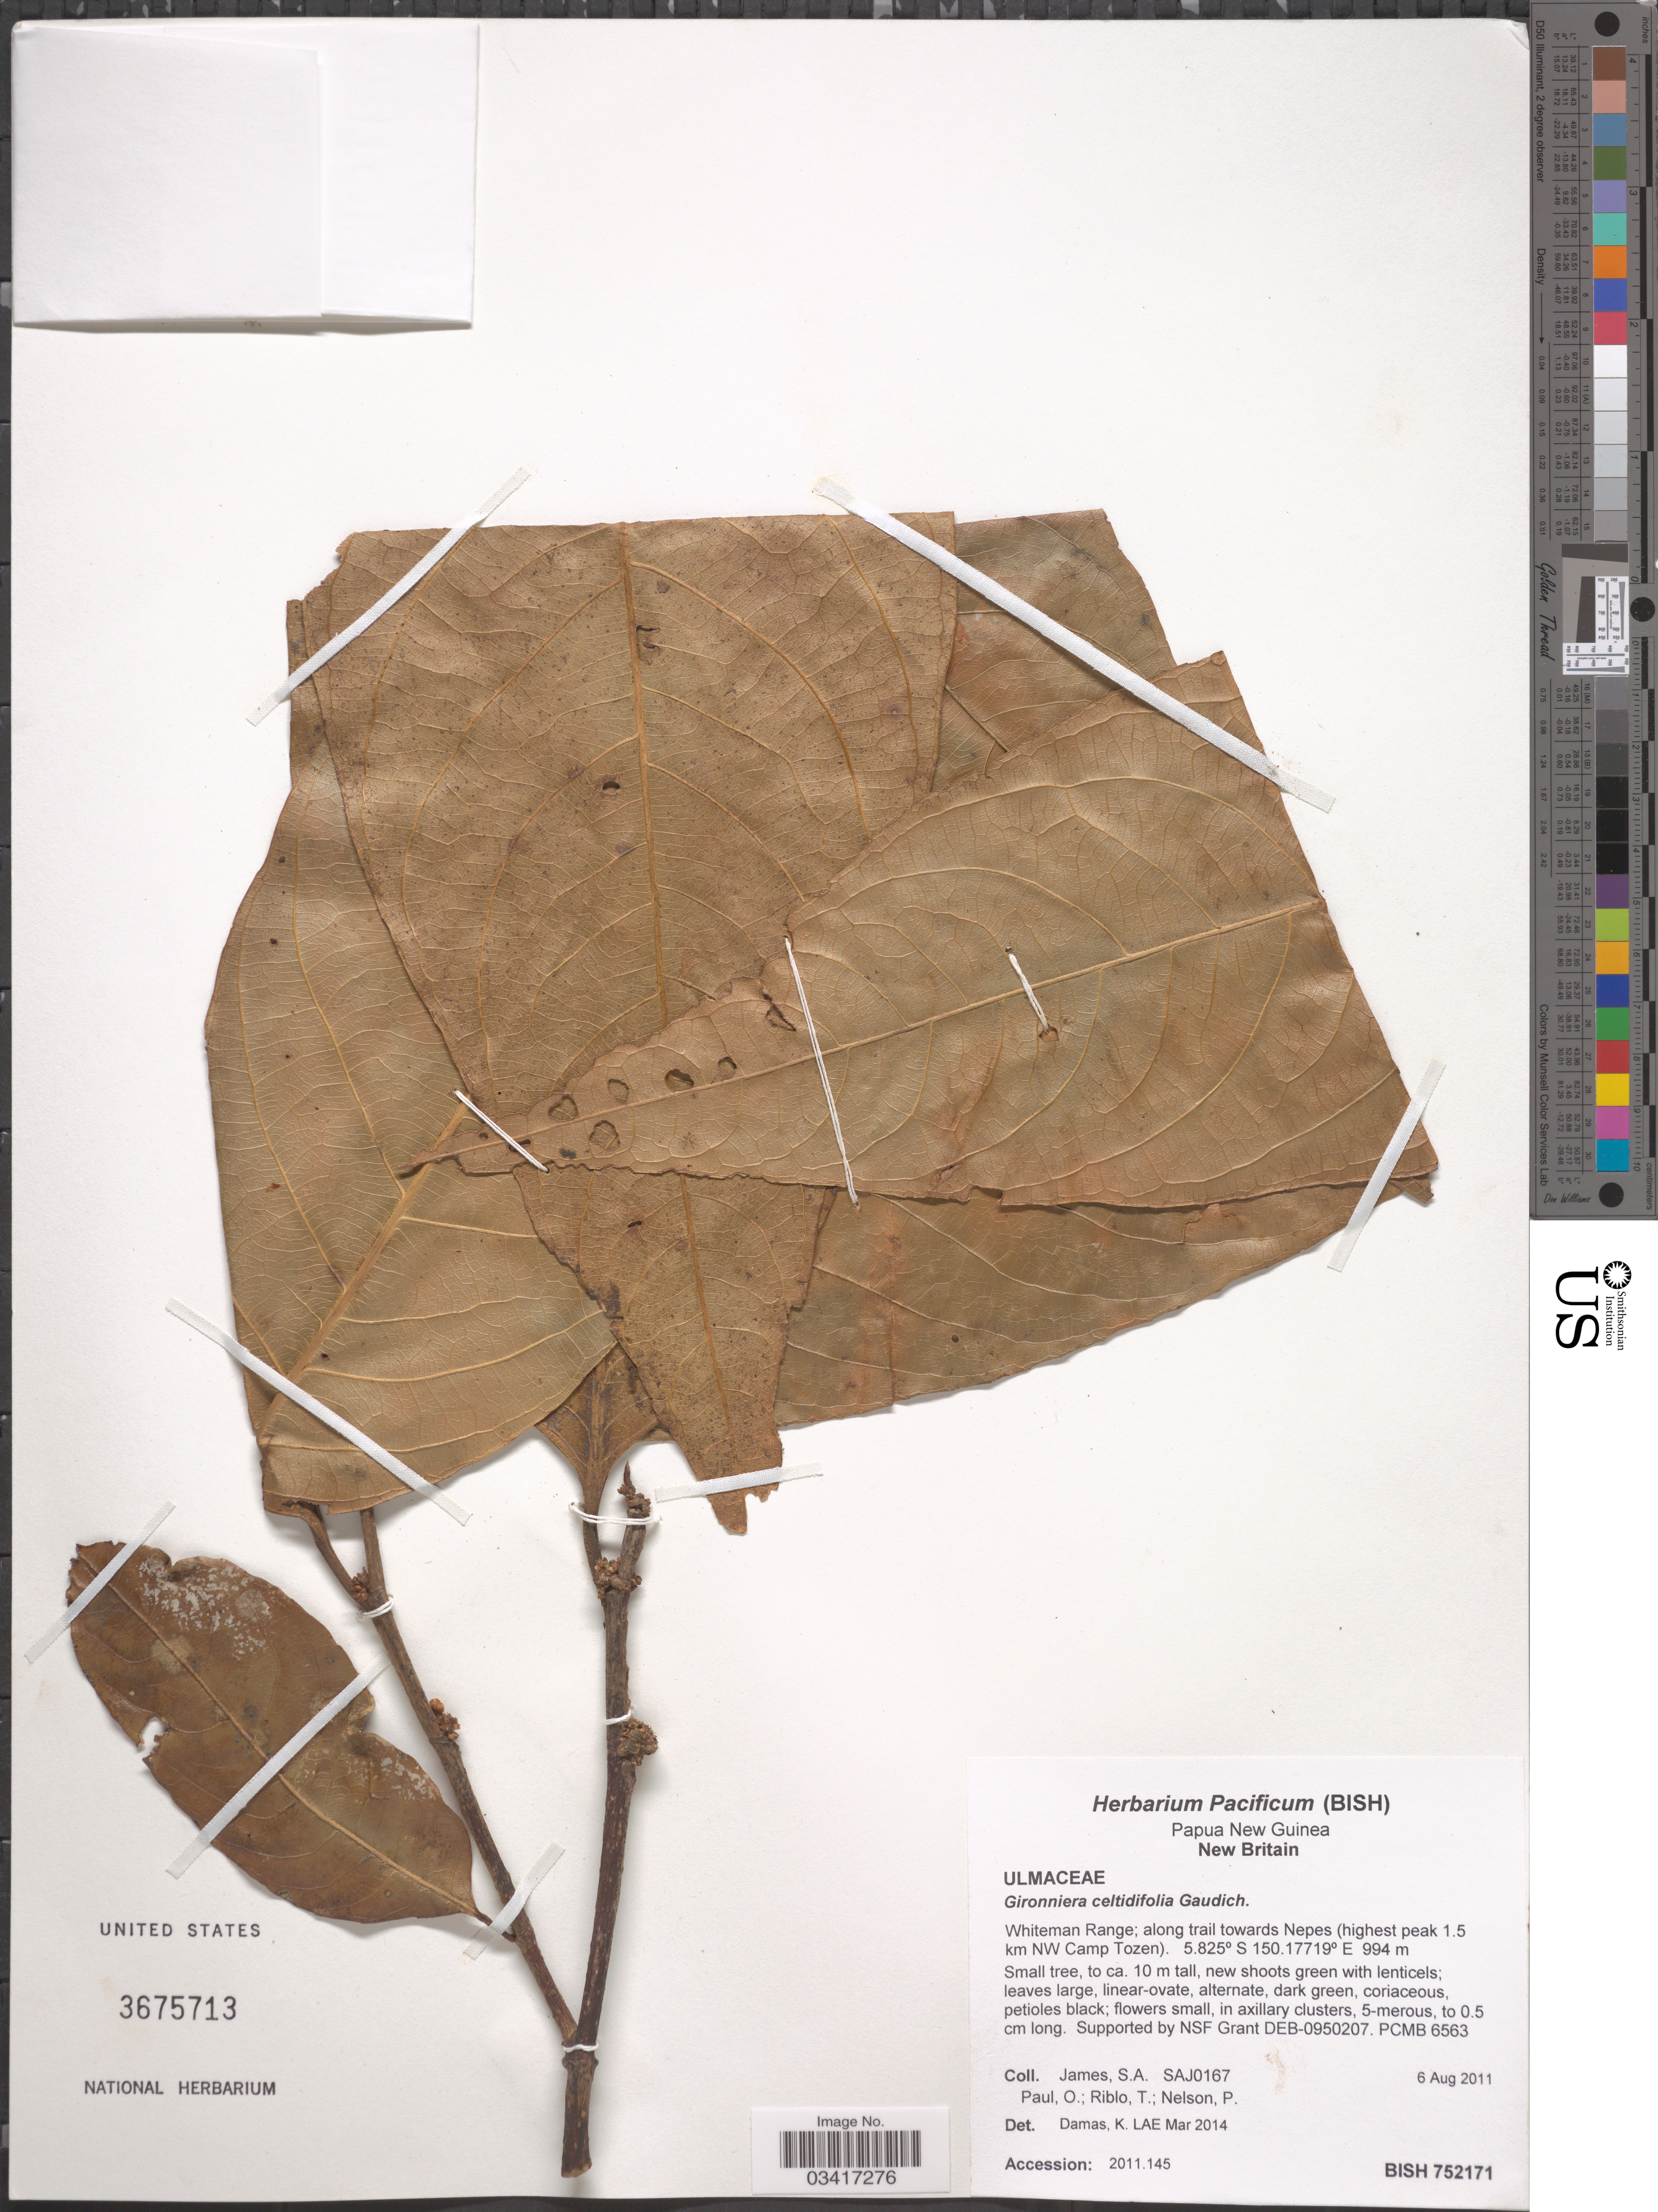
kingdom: Plantae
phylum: Tracheophyta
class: Magnoliopsida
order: Rosales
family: Cannabaceae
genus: Gironniera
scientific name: Gironniera celtidifolia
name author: Gaudich.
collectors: S. James, O. Paul, T. Riblo & P. Nelson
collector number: SAJ0167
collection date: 2011-08-06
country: Papua New Guinea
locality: New Britain. Whiteman Range; along trail towards Nepes (highest peak 1.5 km NW Camp Tozen).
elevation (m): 994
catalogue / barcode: US 3675713